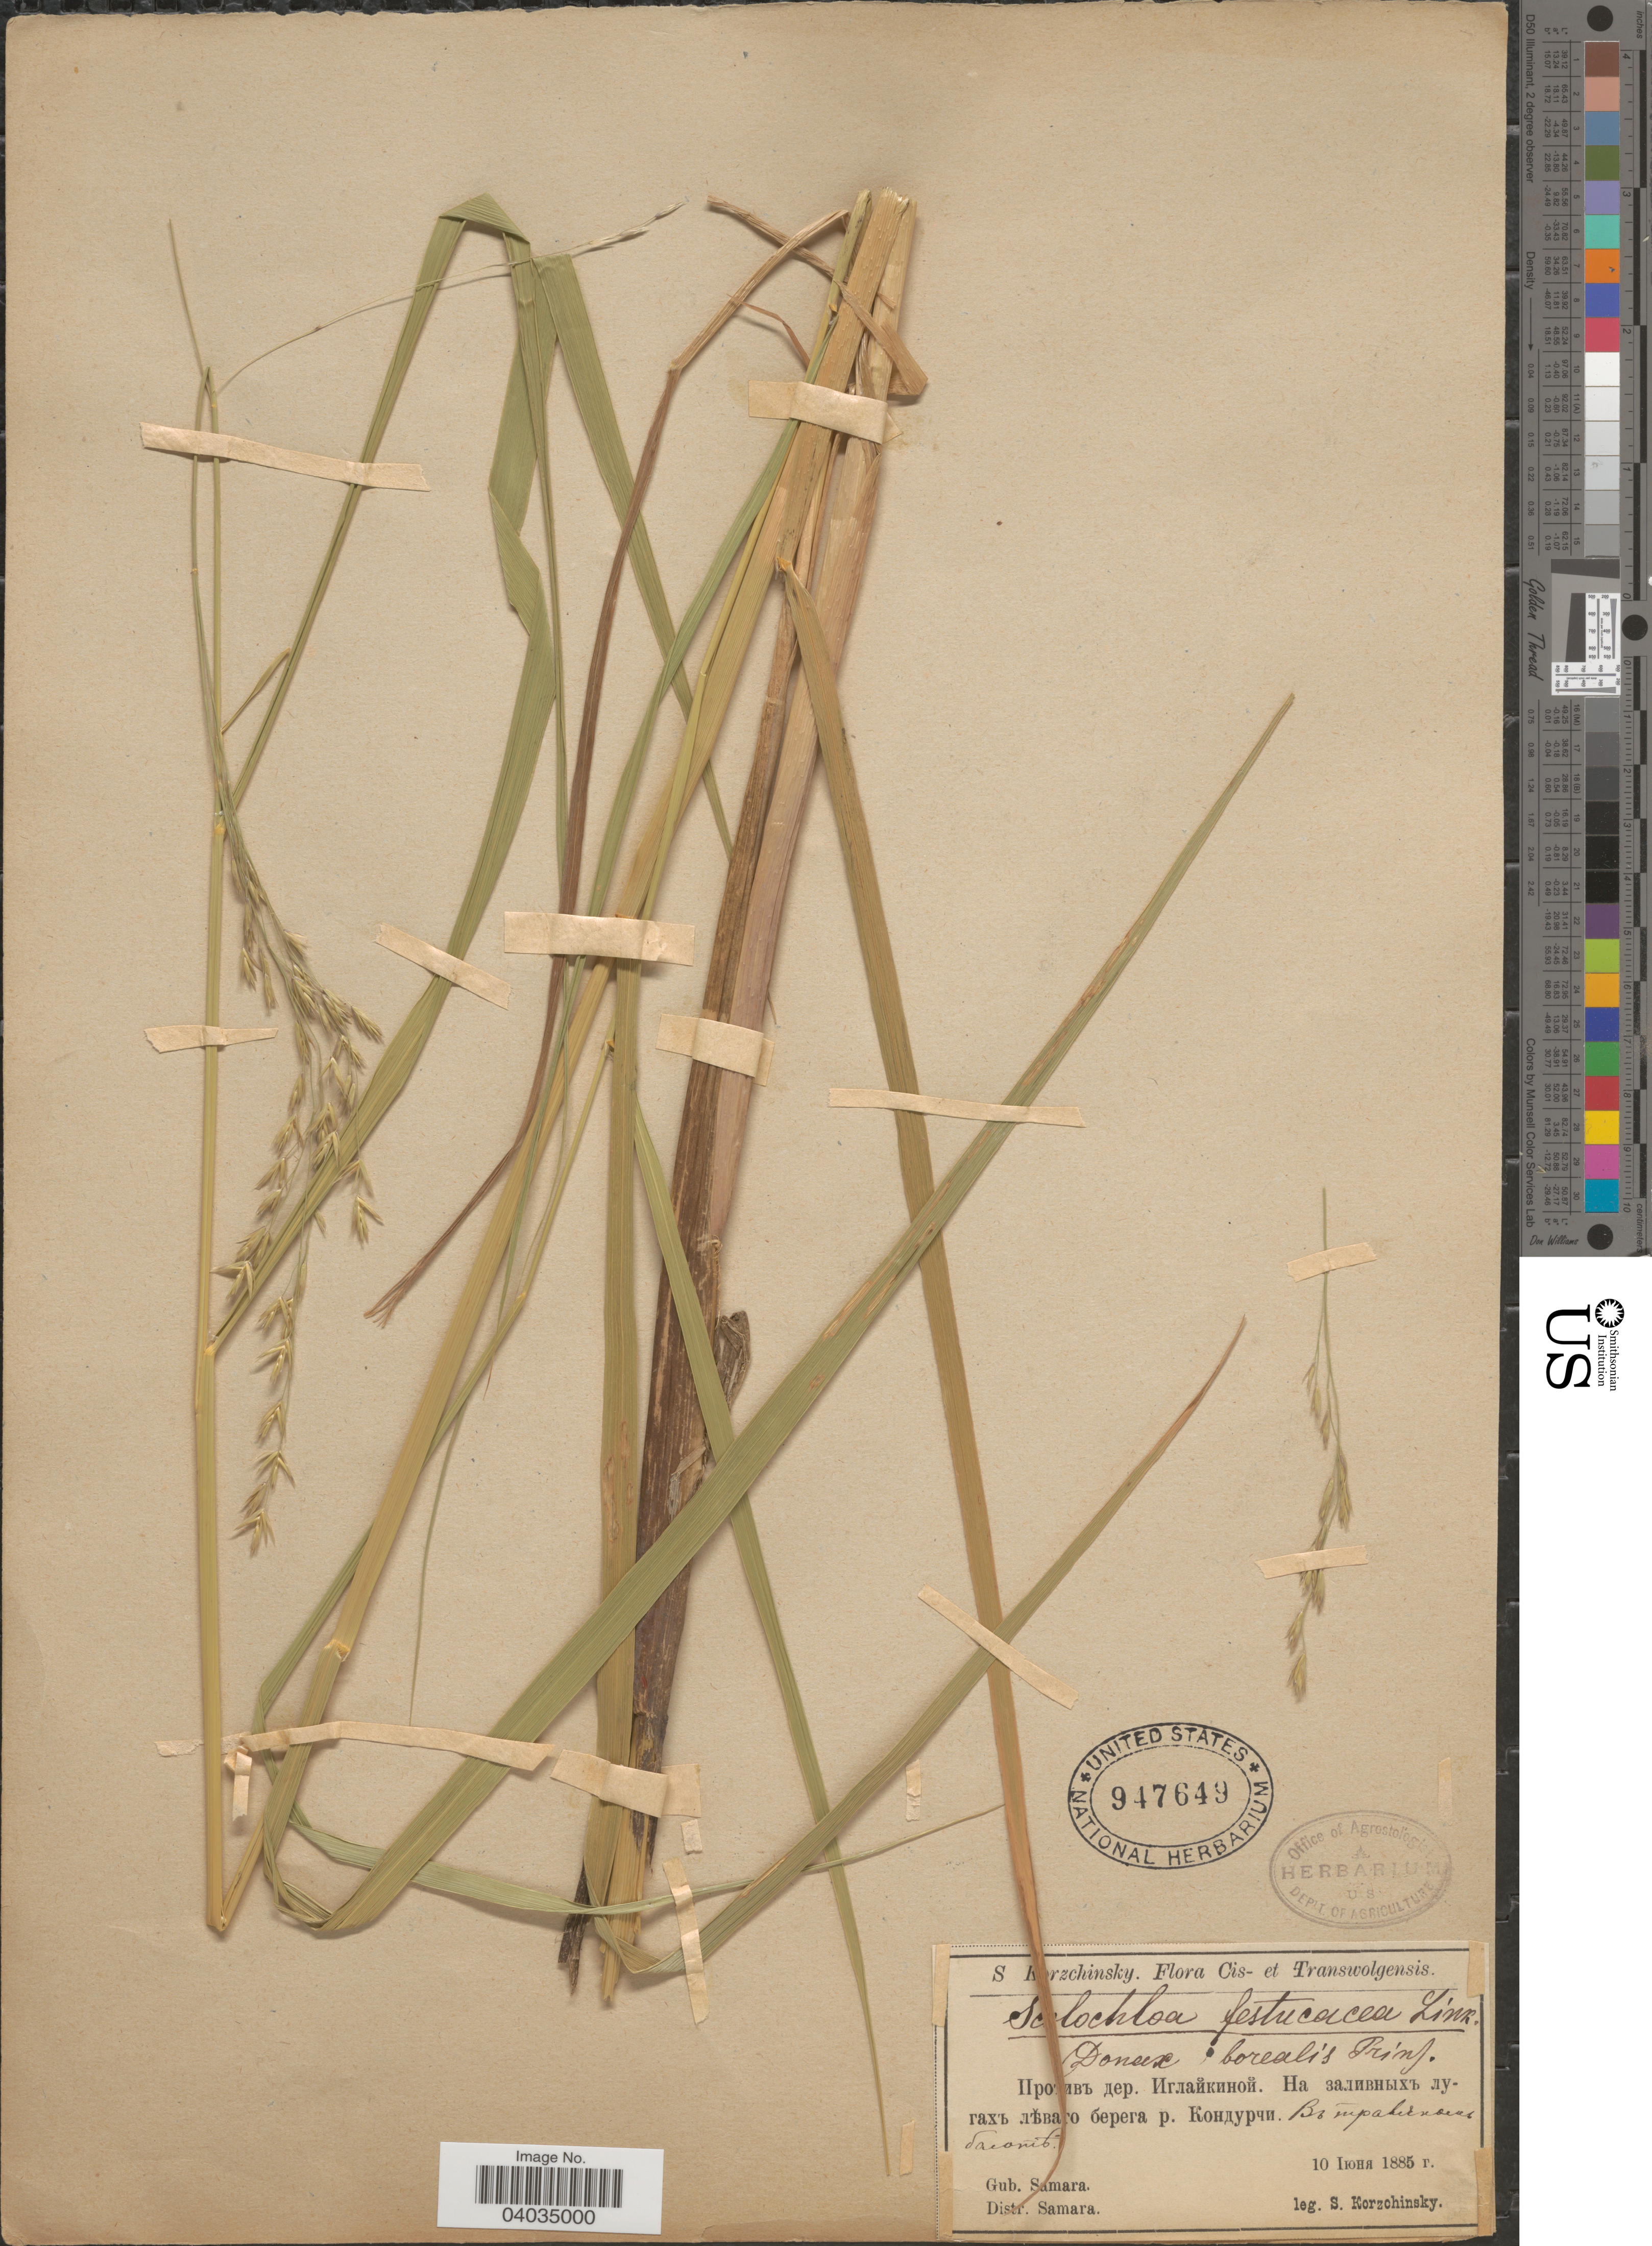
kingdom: Plantae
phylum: Tracheophyta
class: Liliopsida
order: Poales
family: Poaceae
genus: Scolochloa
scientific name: Scolochloa festucacea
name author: (Willd.) Link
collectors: S. Korzchinsky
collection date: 1885-06-10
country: Russian Federation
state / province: Samara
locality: Left shore of river Ekaterino-Nikolskoe near village Iglaykino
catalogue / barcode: US 947649